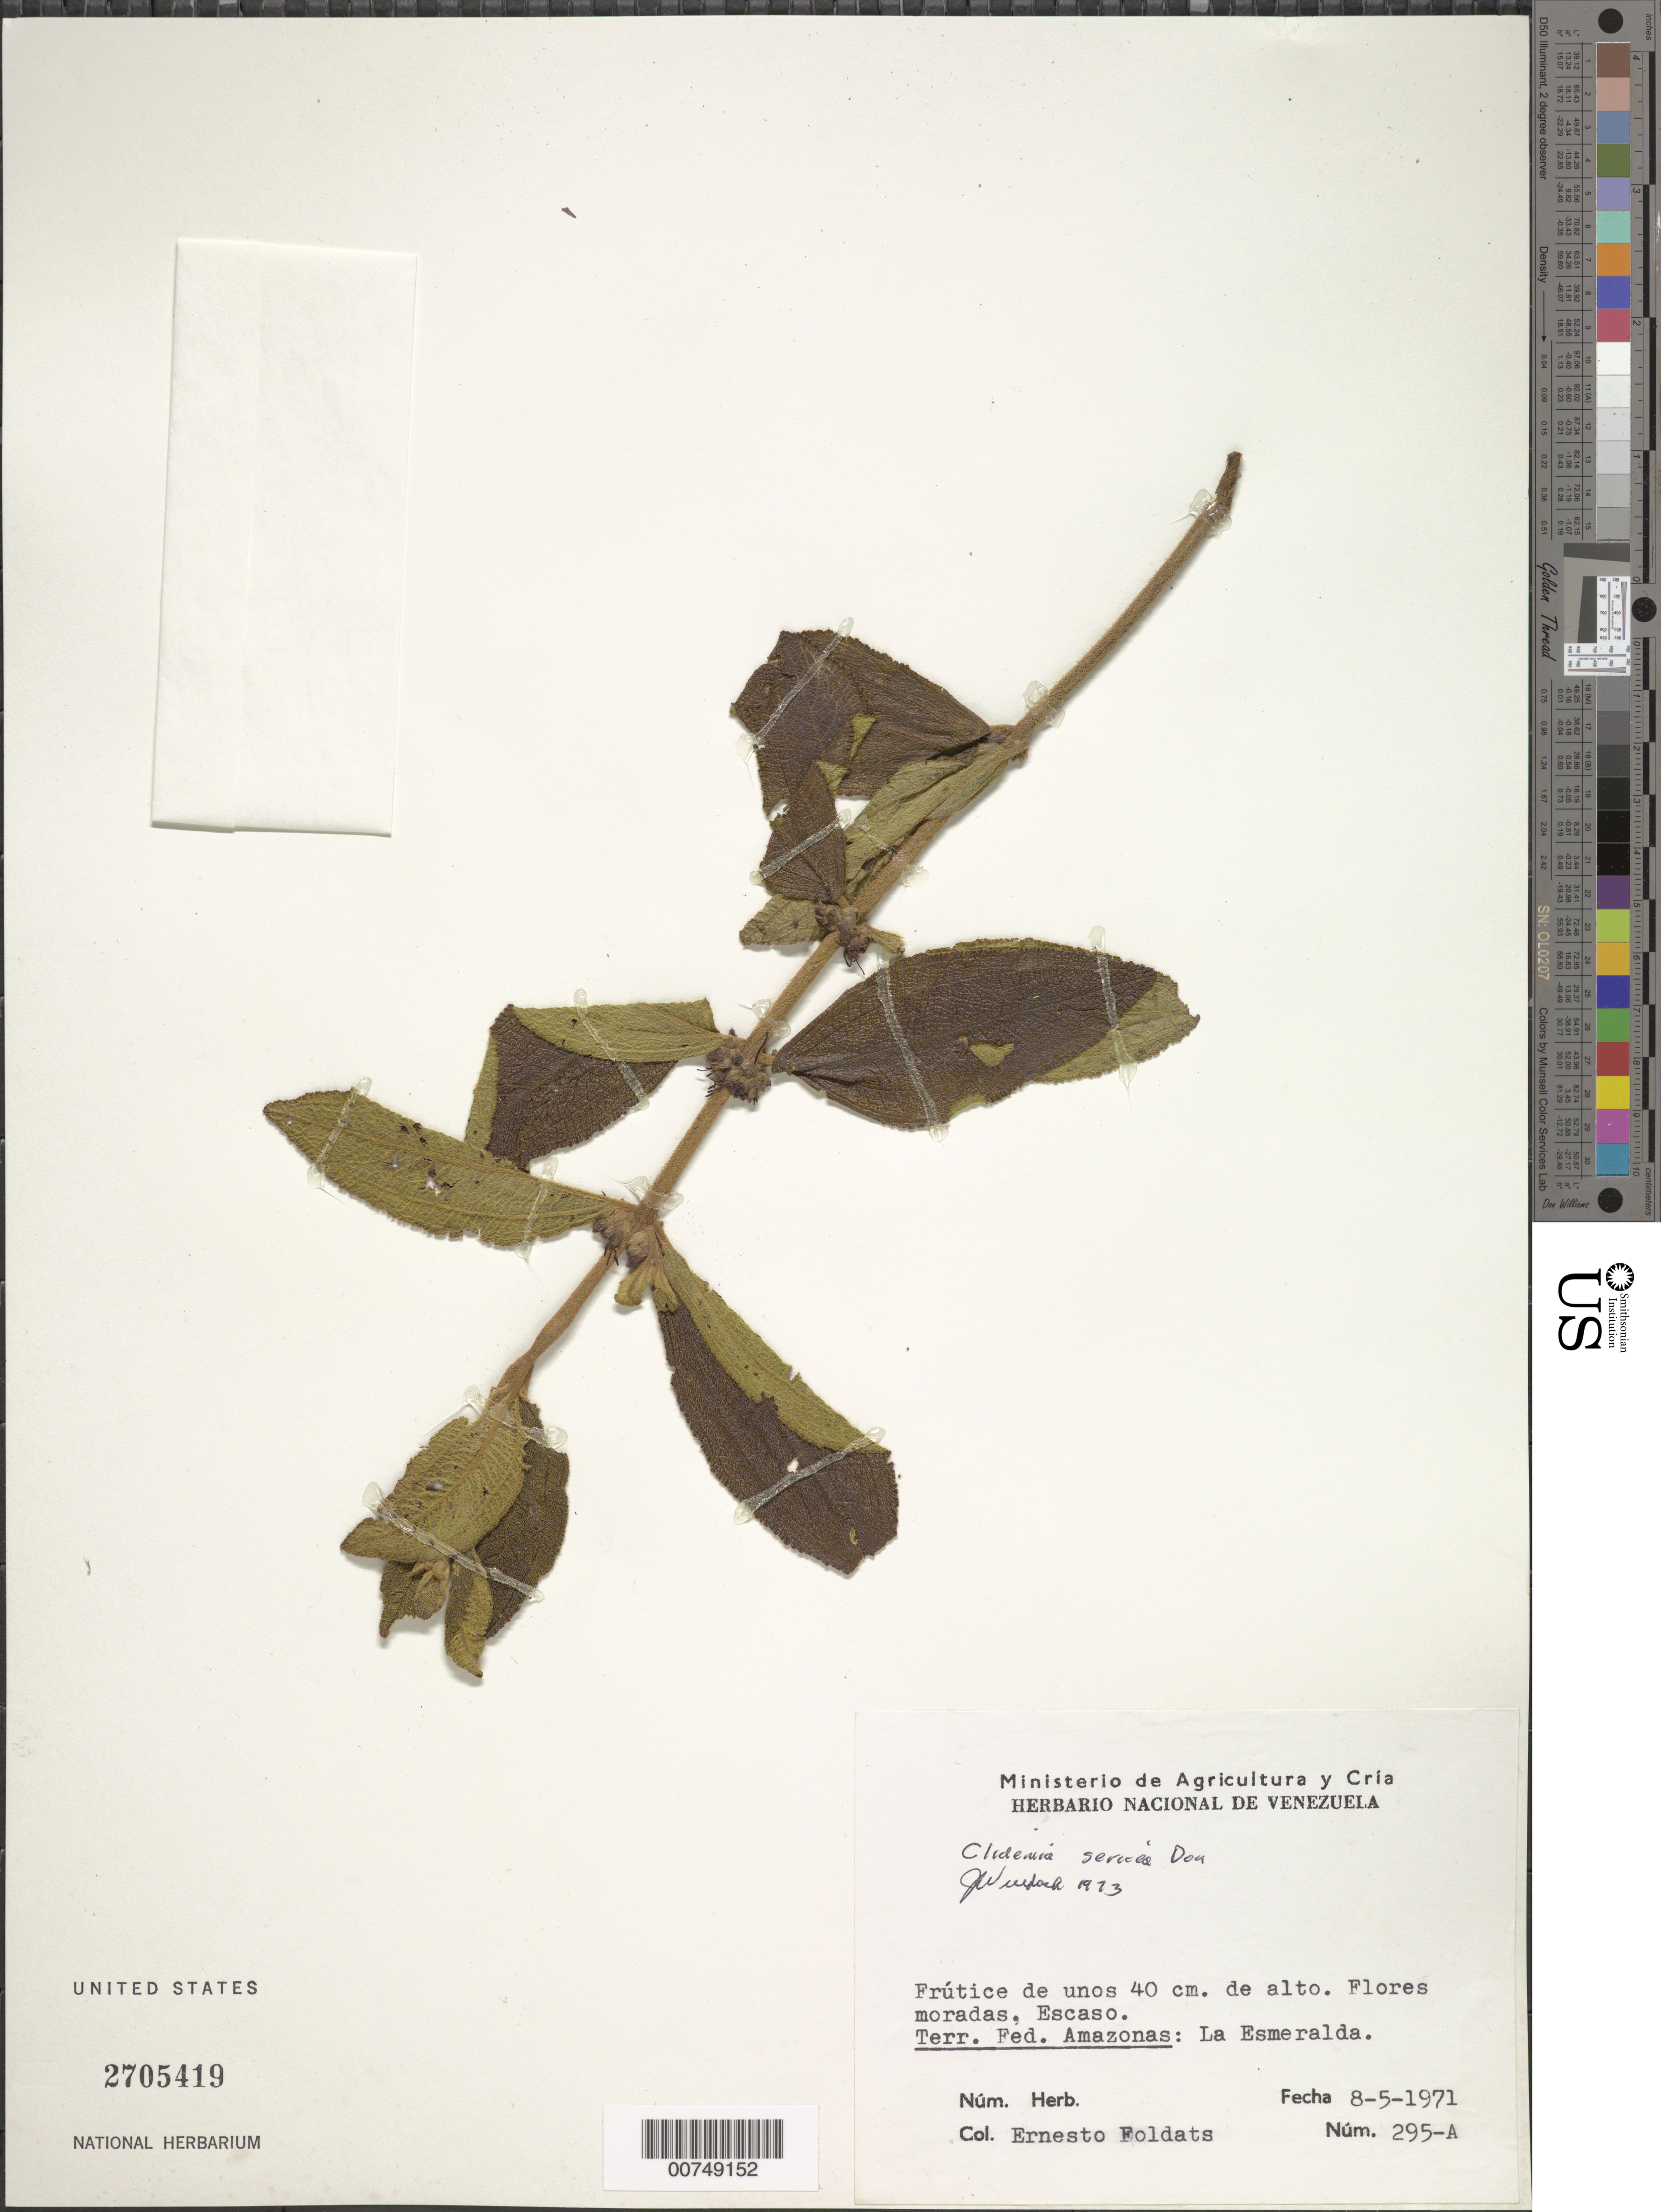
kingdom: Plantae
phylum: Tracheophyta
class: Magnoliopsida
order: Myrtales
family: Melastomataceae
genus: Clidemia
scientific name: Clidemia sericea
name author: D. Don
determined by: Wurdack, John J., (US), US (UNITED STATES)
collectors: E. Foldats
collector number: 295 A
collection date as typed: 8-May-71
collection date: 1971-05-08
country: Venezuela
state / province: Amazonas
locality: La Esmeralda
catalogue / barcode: US 2705419